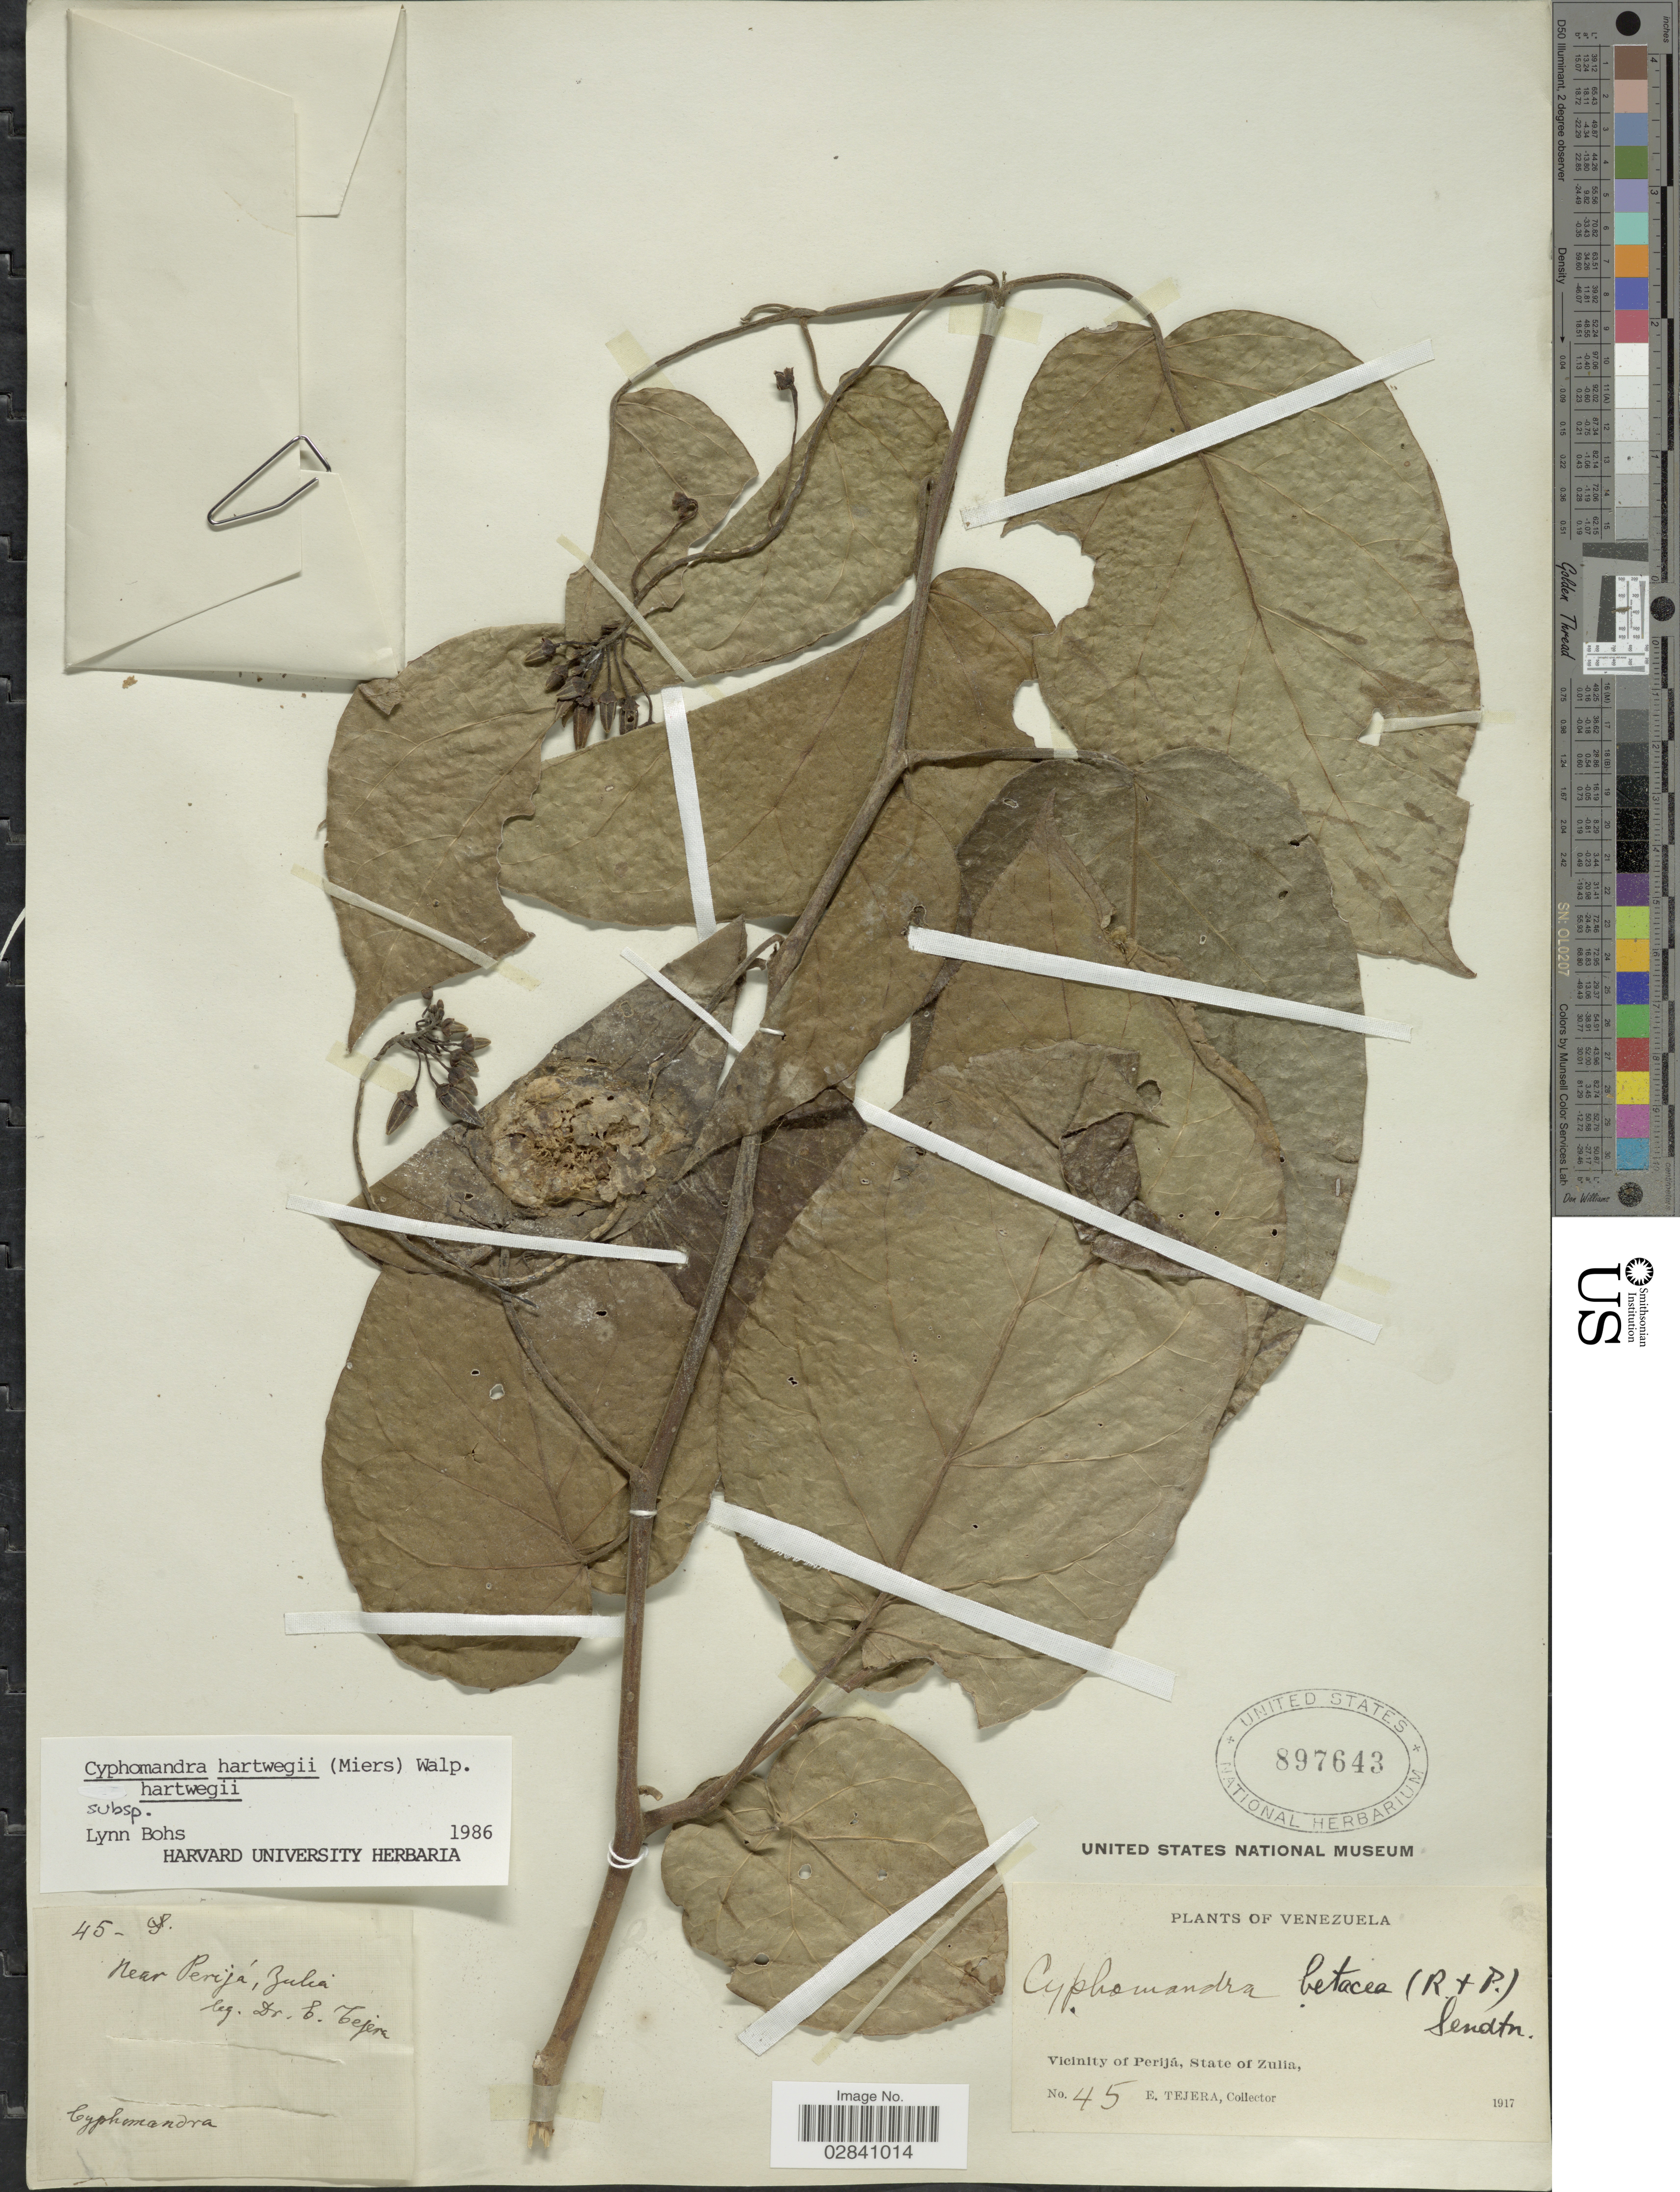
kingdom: Plantae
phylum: Tracheophyta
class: Magnoliopsida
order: Solanales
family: Solanaceae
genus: Cyphomandra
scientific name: Cyphomandra hartwegii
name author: (Miers) Sendtn. ex Walp.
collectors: E. Tejera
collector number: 45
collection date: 1917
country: Venezuela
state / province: Zulia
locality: Vicinity of Perijá. Near Perijá.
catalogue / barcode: US 897643